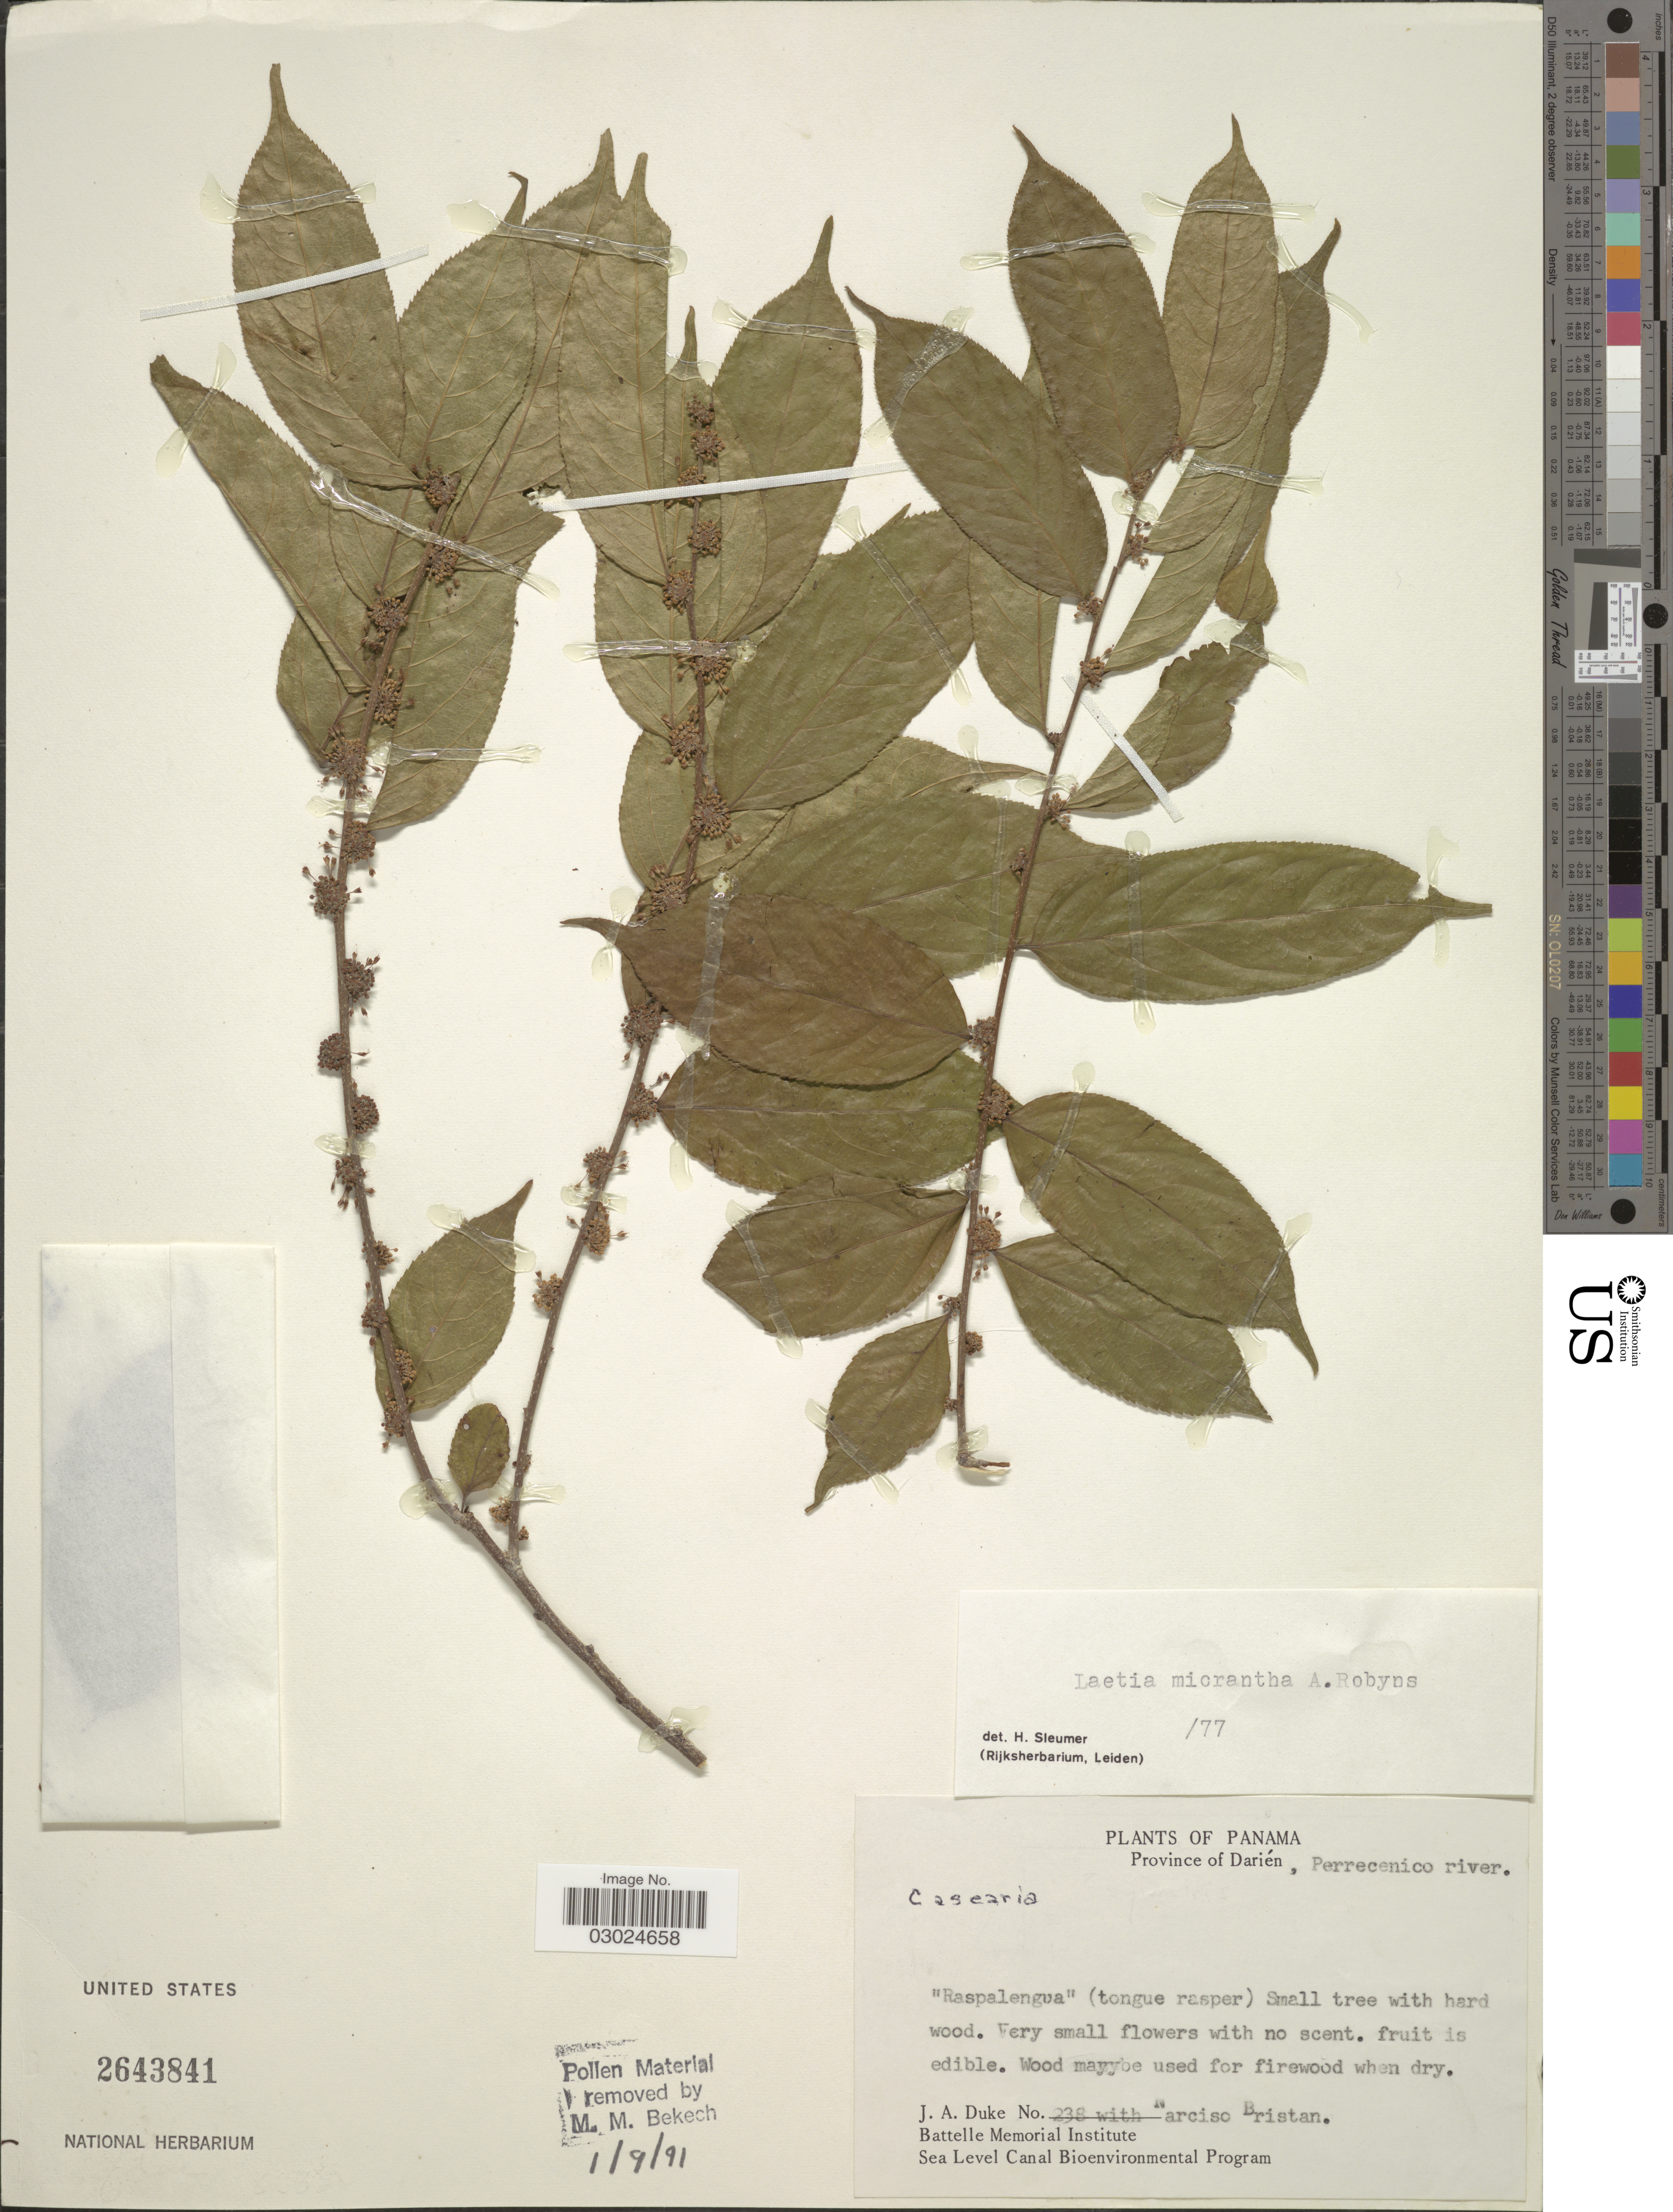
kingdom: Plantae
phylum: Tracheophyta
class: Magnoliopsida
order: Malpighiales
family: Salicaceae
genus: Laetia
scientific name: Laetia micrantha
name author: A. Robyns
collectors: J. A. Duke & N. Bristan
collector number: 238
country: Panama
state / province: Darién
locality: Perrecenico river.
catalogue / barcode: US 2643841